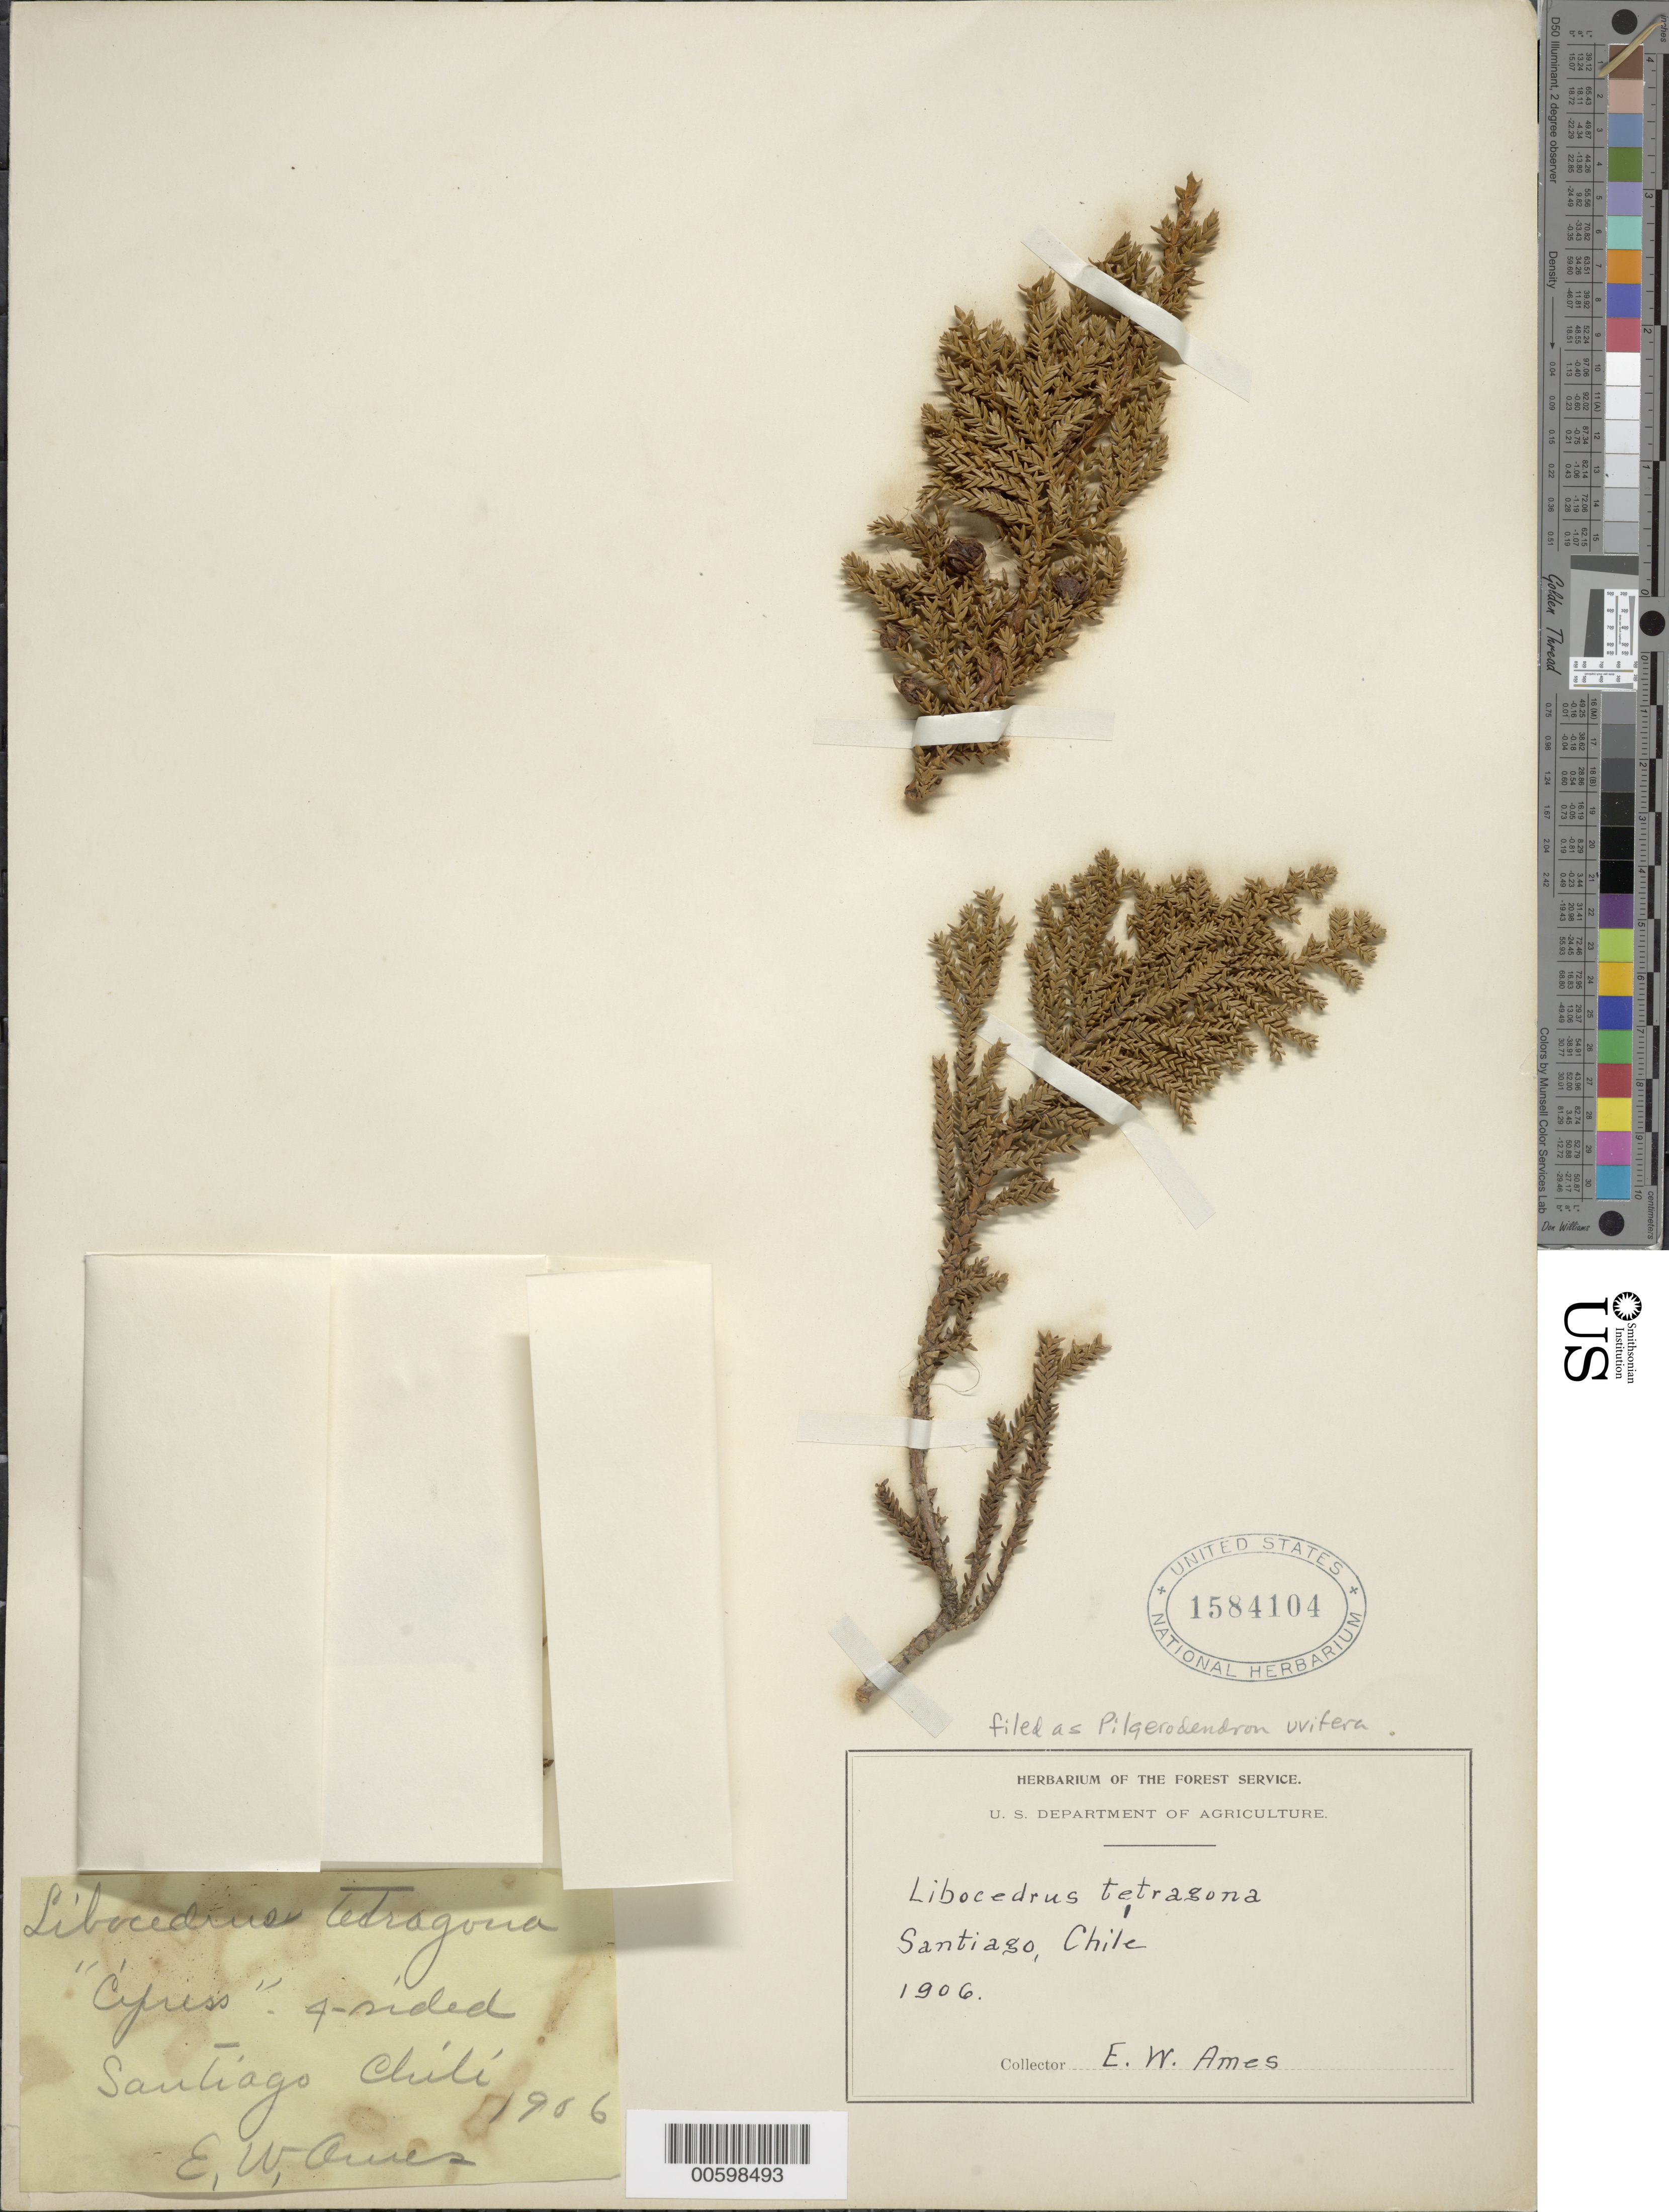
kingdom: Plantae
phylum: Tracheophyta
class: Pinopsida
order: Pinales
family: Cupressaceae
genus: Pilgerodendron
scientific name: Pilgerodendron uviferum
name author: Florin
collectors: E. W. Ames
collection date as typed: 1906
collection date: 1906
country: Chile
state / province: Región Metropolitana (RM)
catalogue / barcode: US 1584104